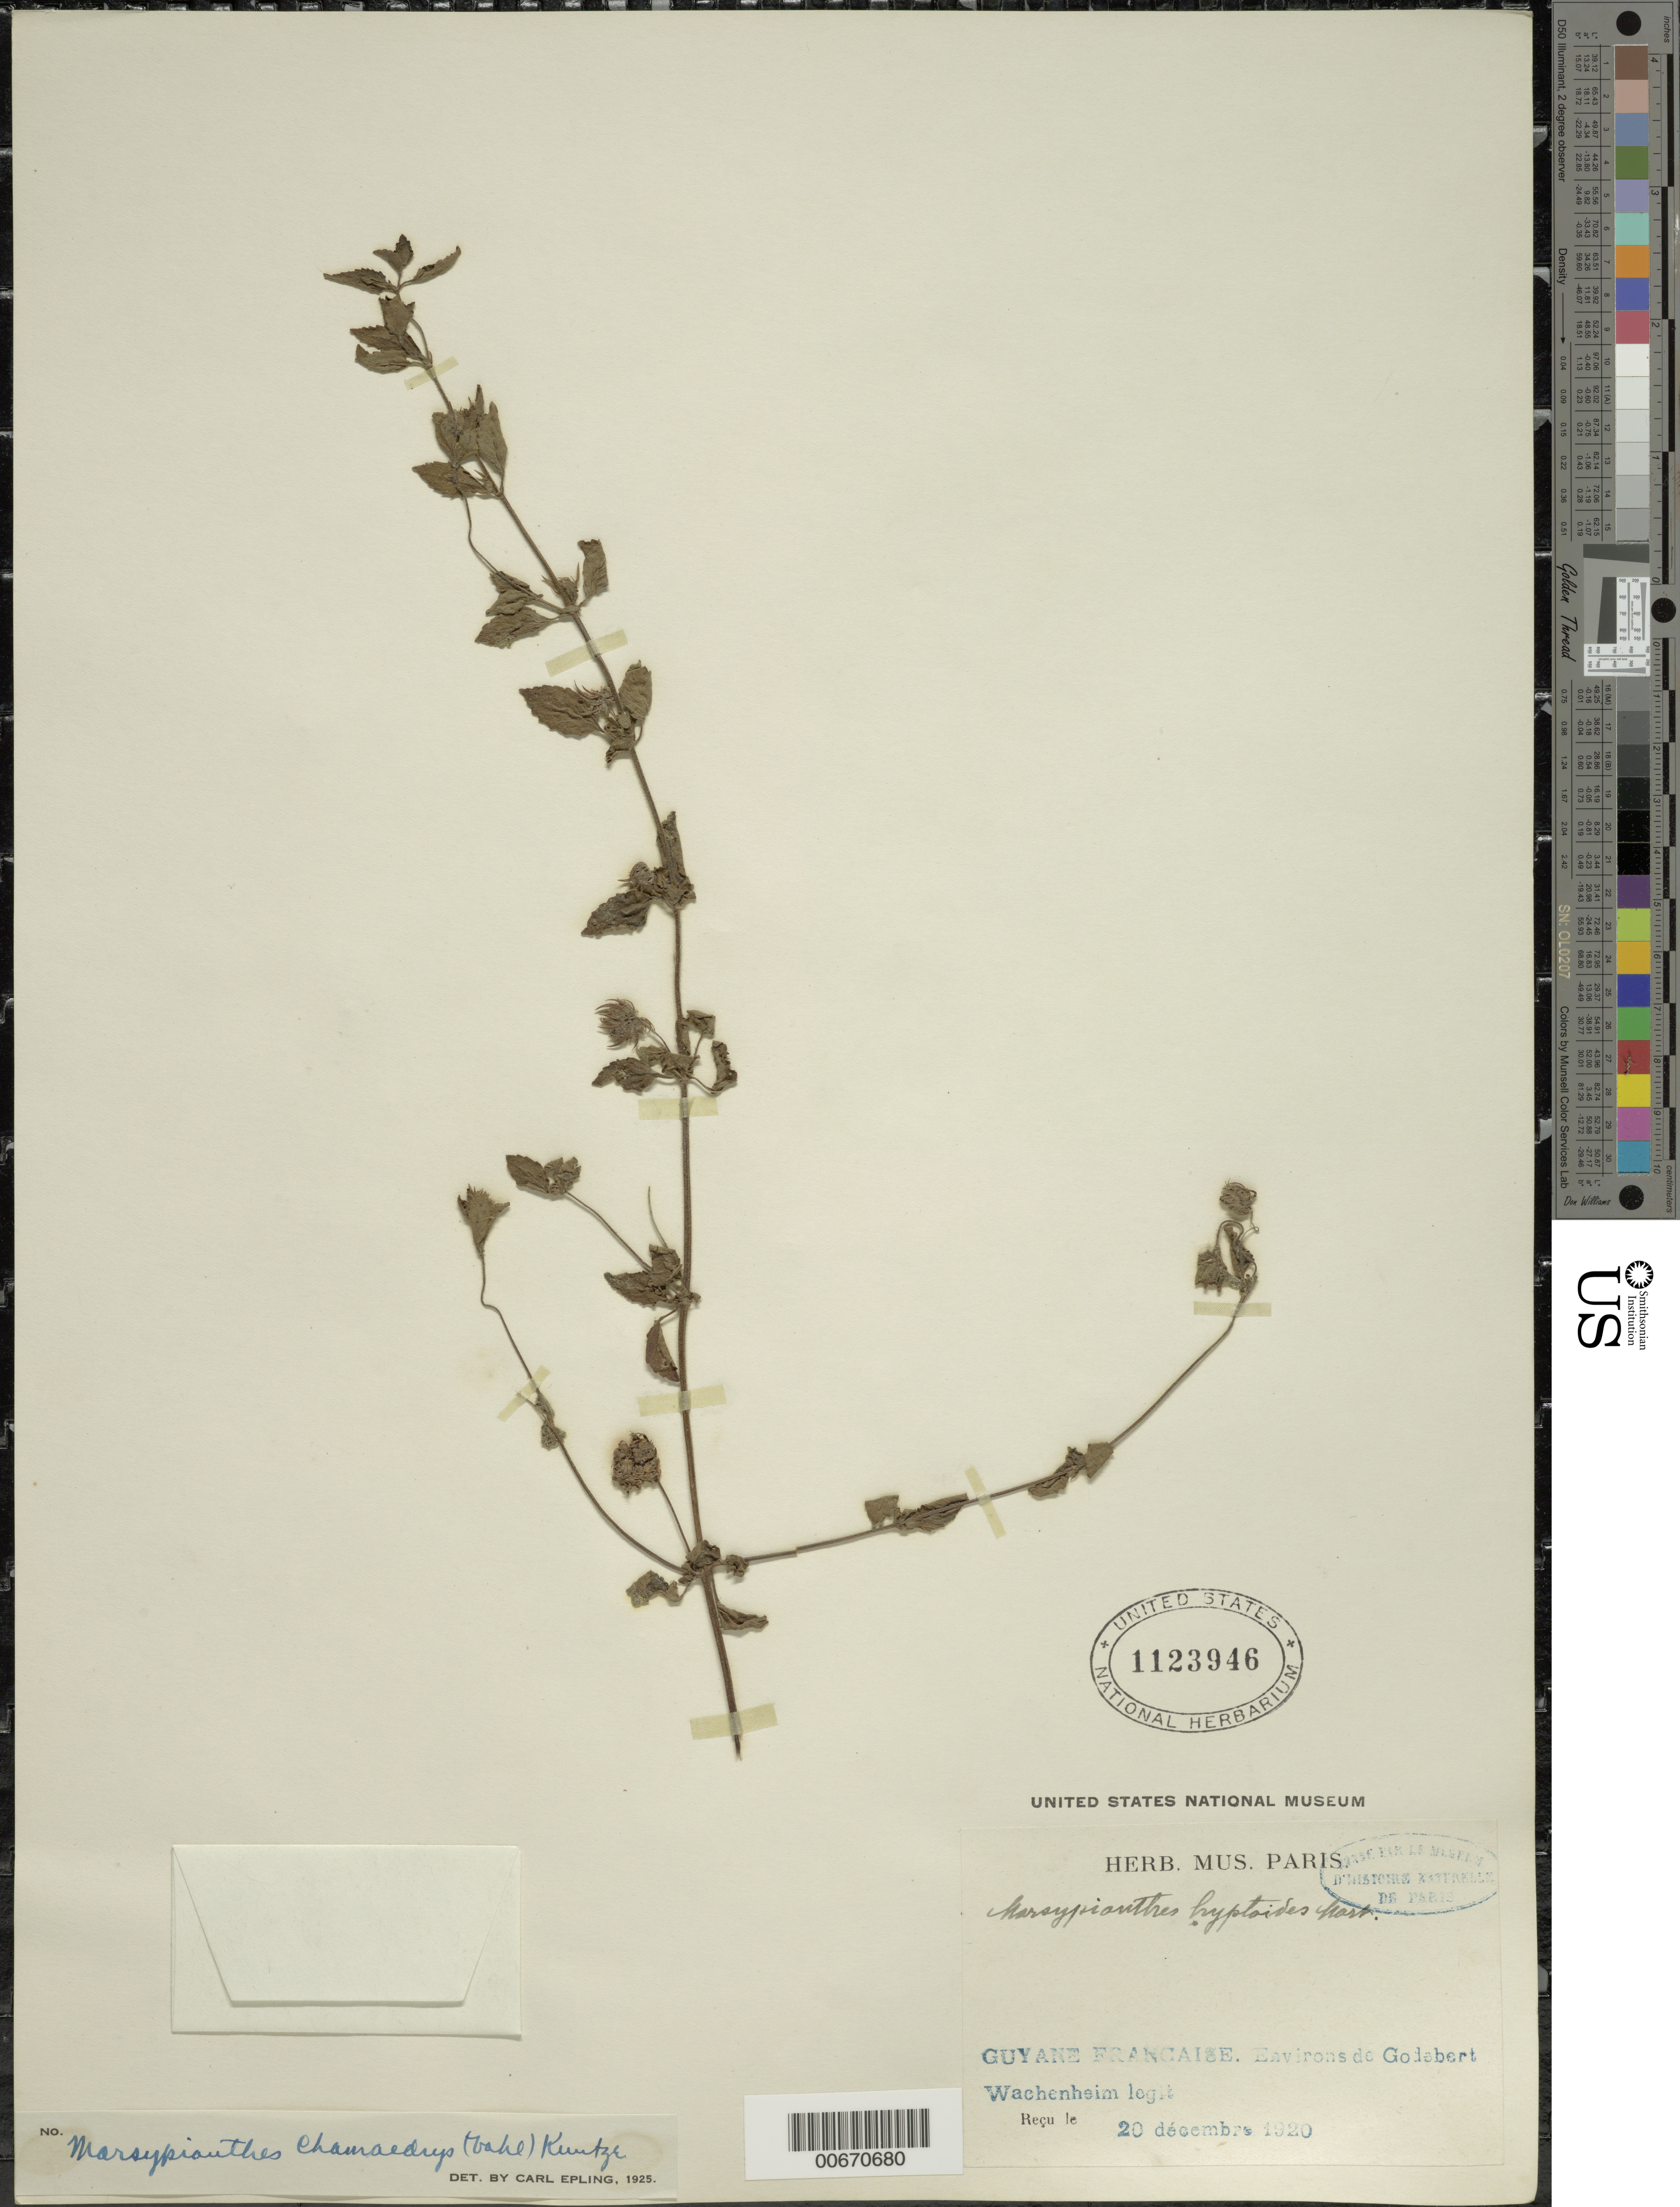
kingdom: Plantae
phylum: Tracheophyta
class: Magnoliopsida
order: Lamiales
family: Lamiaceae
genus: Marsypianthes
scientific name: Marsypianthes chamaedrys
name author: (Vahl) Kuntze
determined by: Epling, C. C.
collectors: G. Wachenheim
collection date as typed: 20-Dec-20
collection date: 1920-12-20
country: French Guiana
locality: Godebert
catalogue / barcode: US 1123946